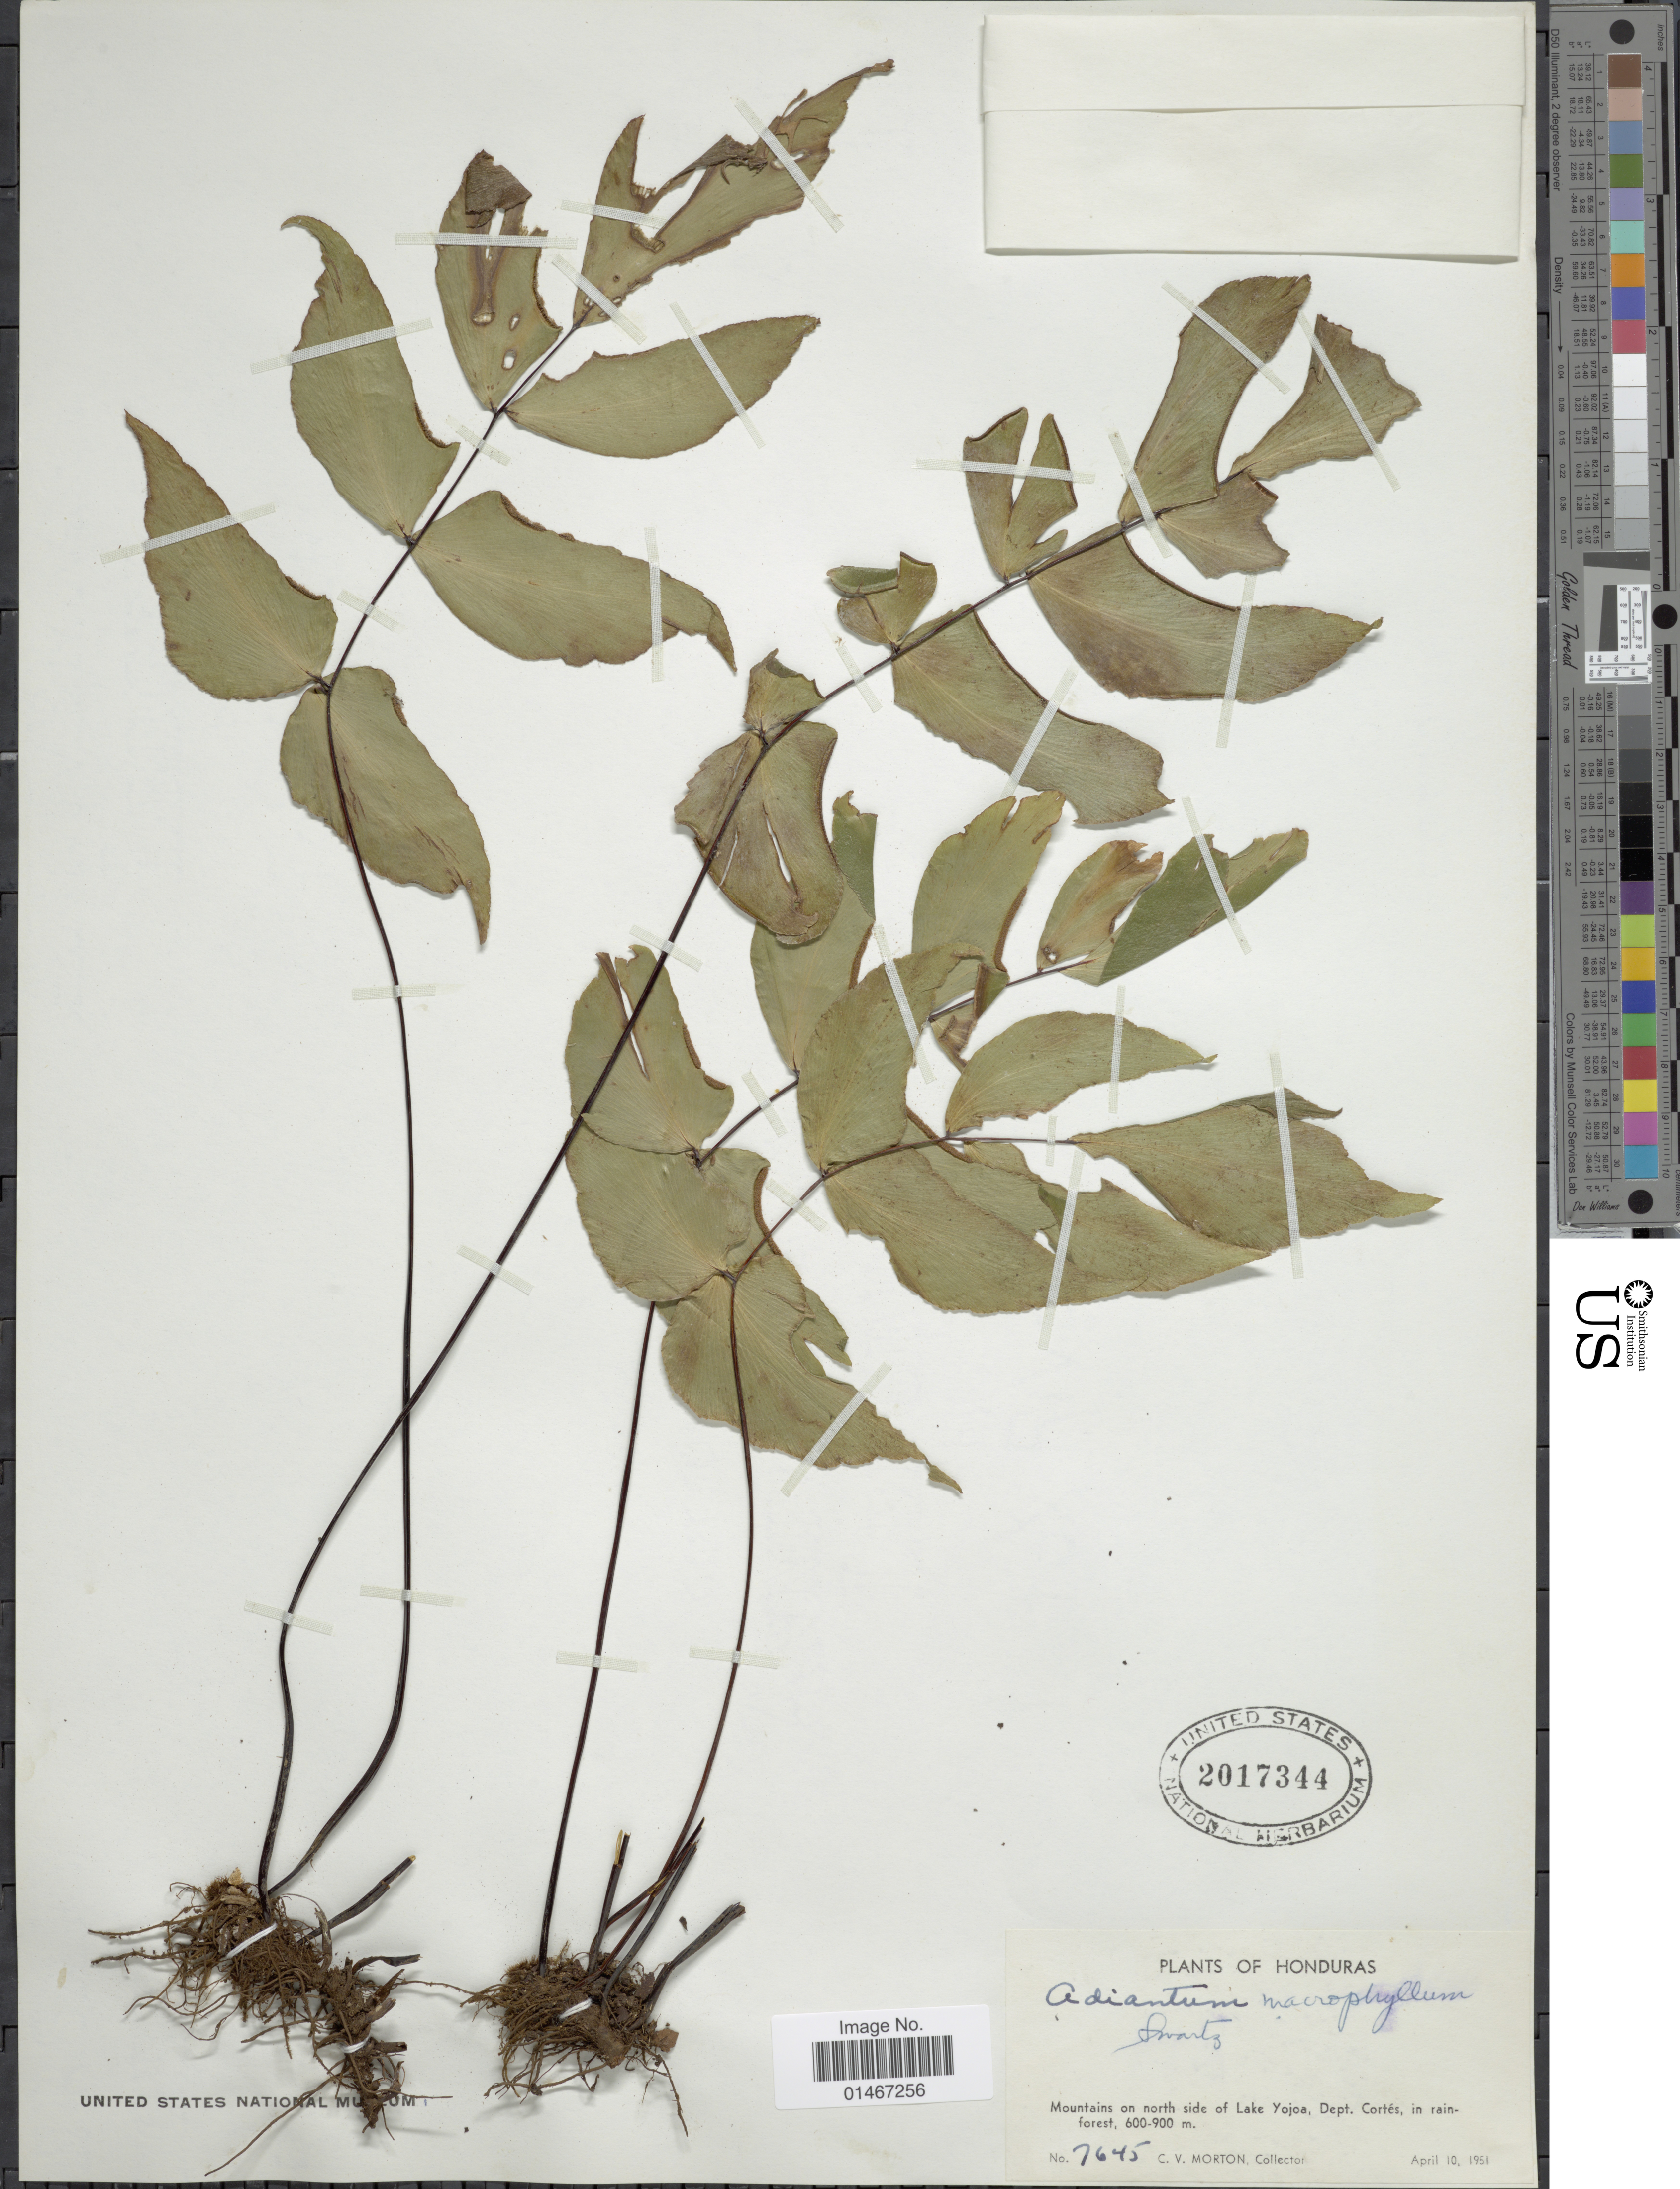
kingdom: Plantae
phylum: Tracheophyta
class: Polypodiopsida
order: Polypodiales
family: Pteridaceae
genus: Adiantum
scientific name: Adiantum macrophyllum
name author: Sw.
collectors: C. V. Morton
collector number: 7645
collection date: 1951-04-10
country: Honduras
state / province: Cortés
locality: Mountains on north side of Lake Yojoa, Dept. Cortes.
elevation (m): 600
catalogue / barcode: US 2107344